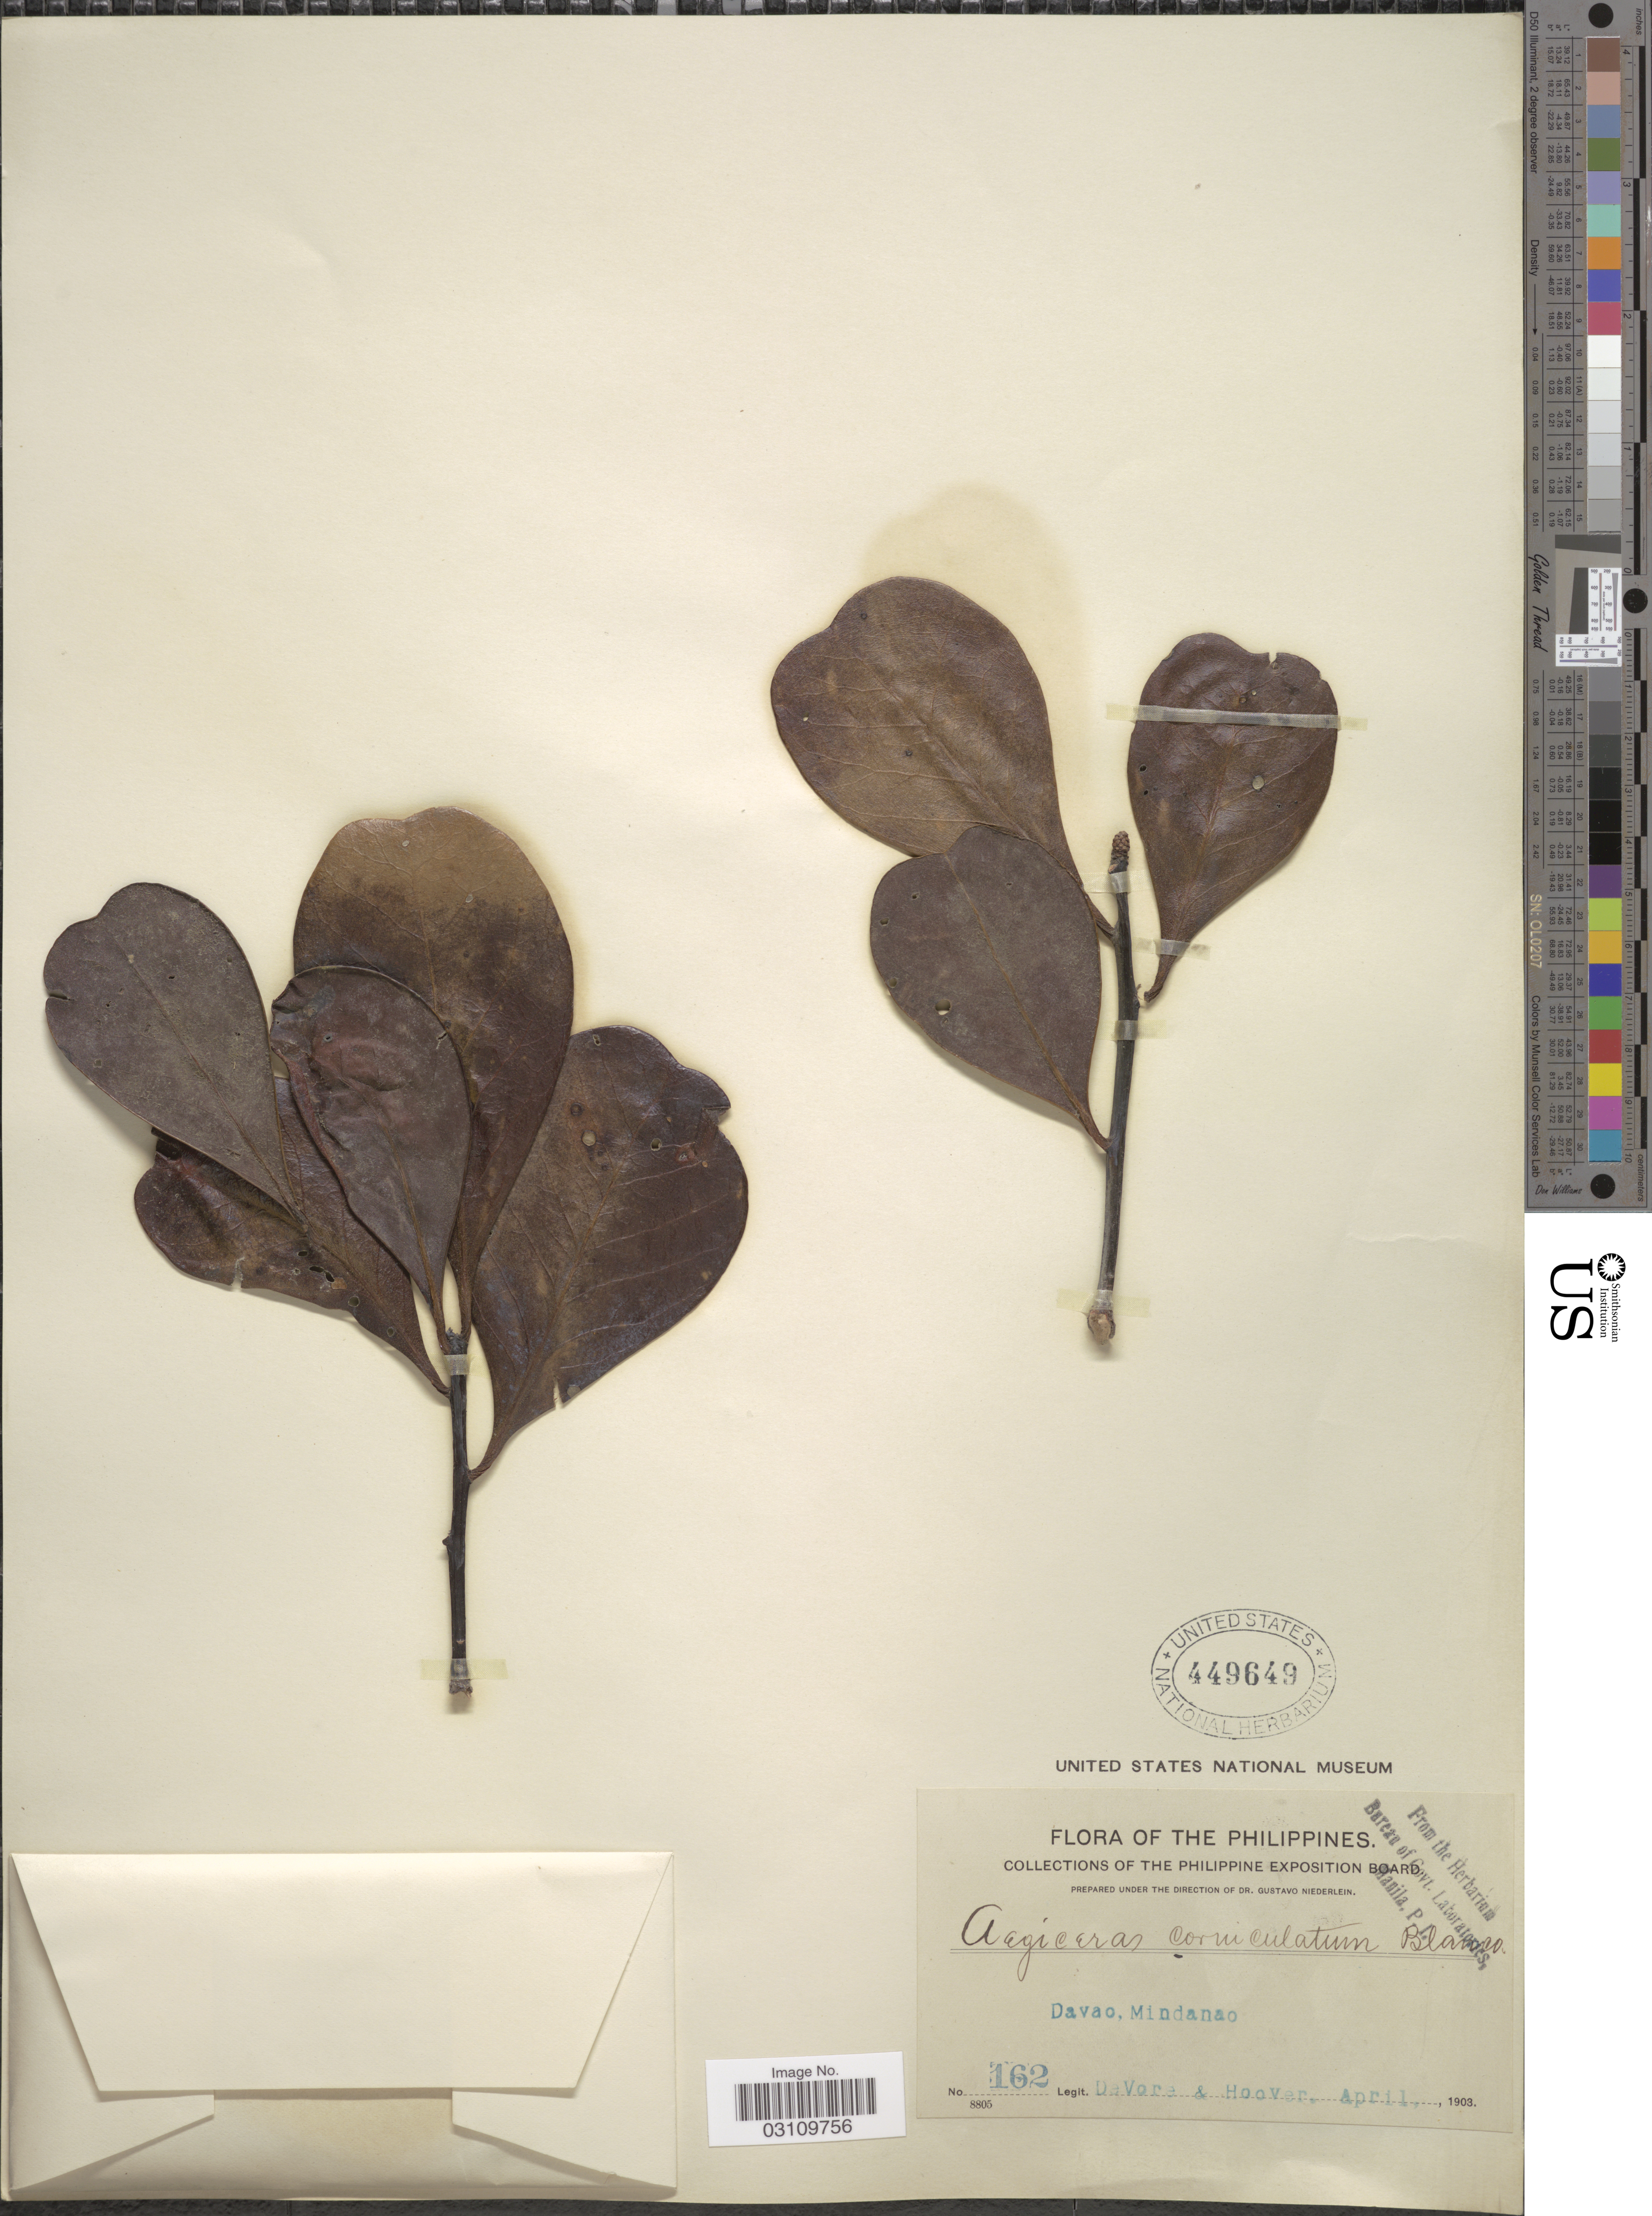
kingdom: Plantae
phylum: Tracheophyta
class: Magnoliopsida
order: Ericales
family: Primulaceae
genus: Aegiceras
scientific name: Aegiceras corniculatum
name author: (L.) Blanco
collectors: -. DeVore & -- Hoover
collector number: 162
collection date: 1903-04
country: Philippines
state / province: Davao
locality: Mindanao.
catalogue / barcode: US 449649